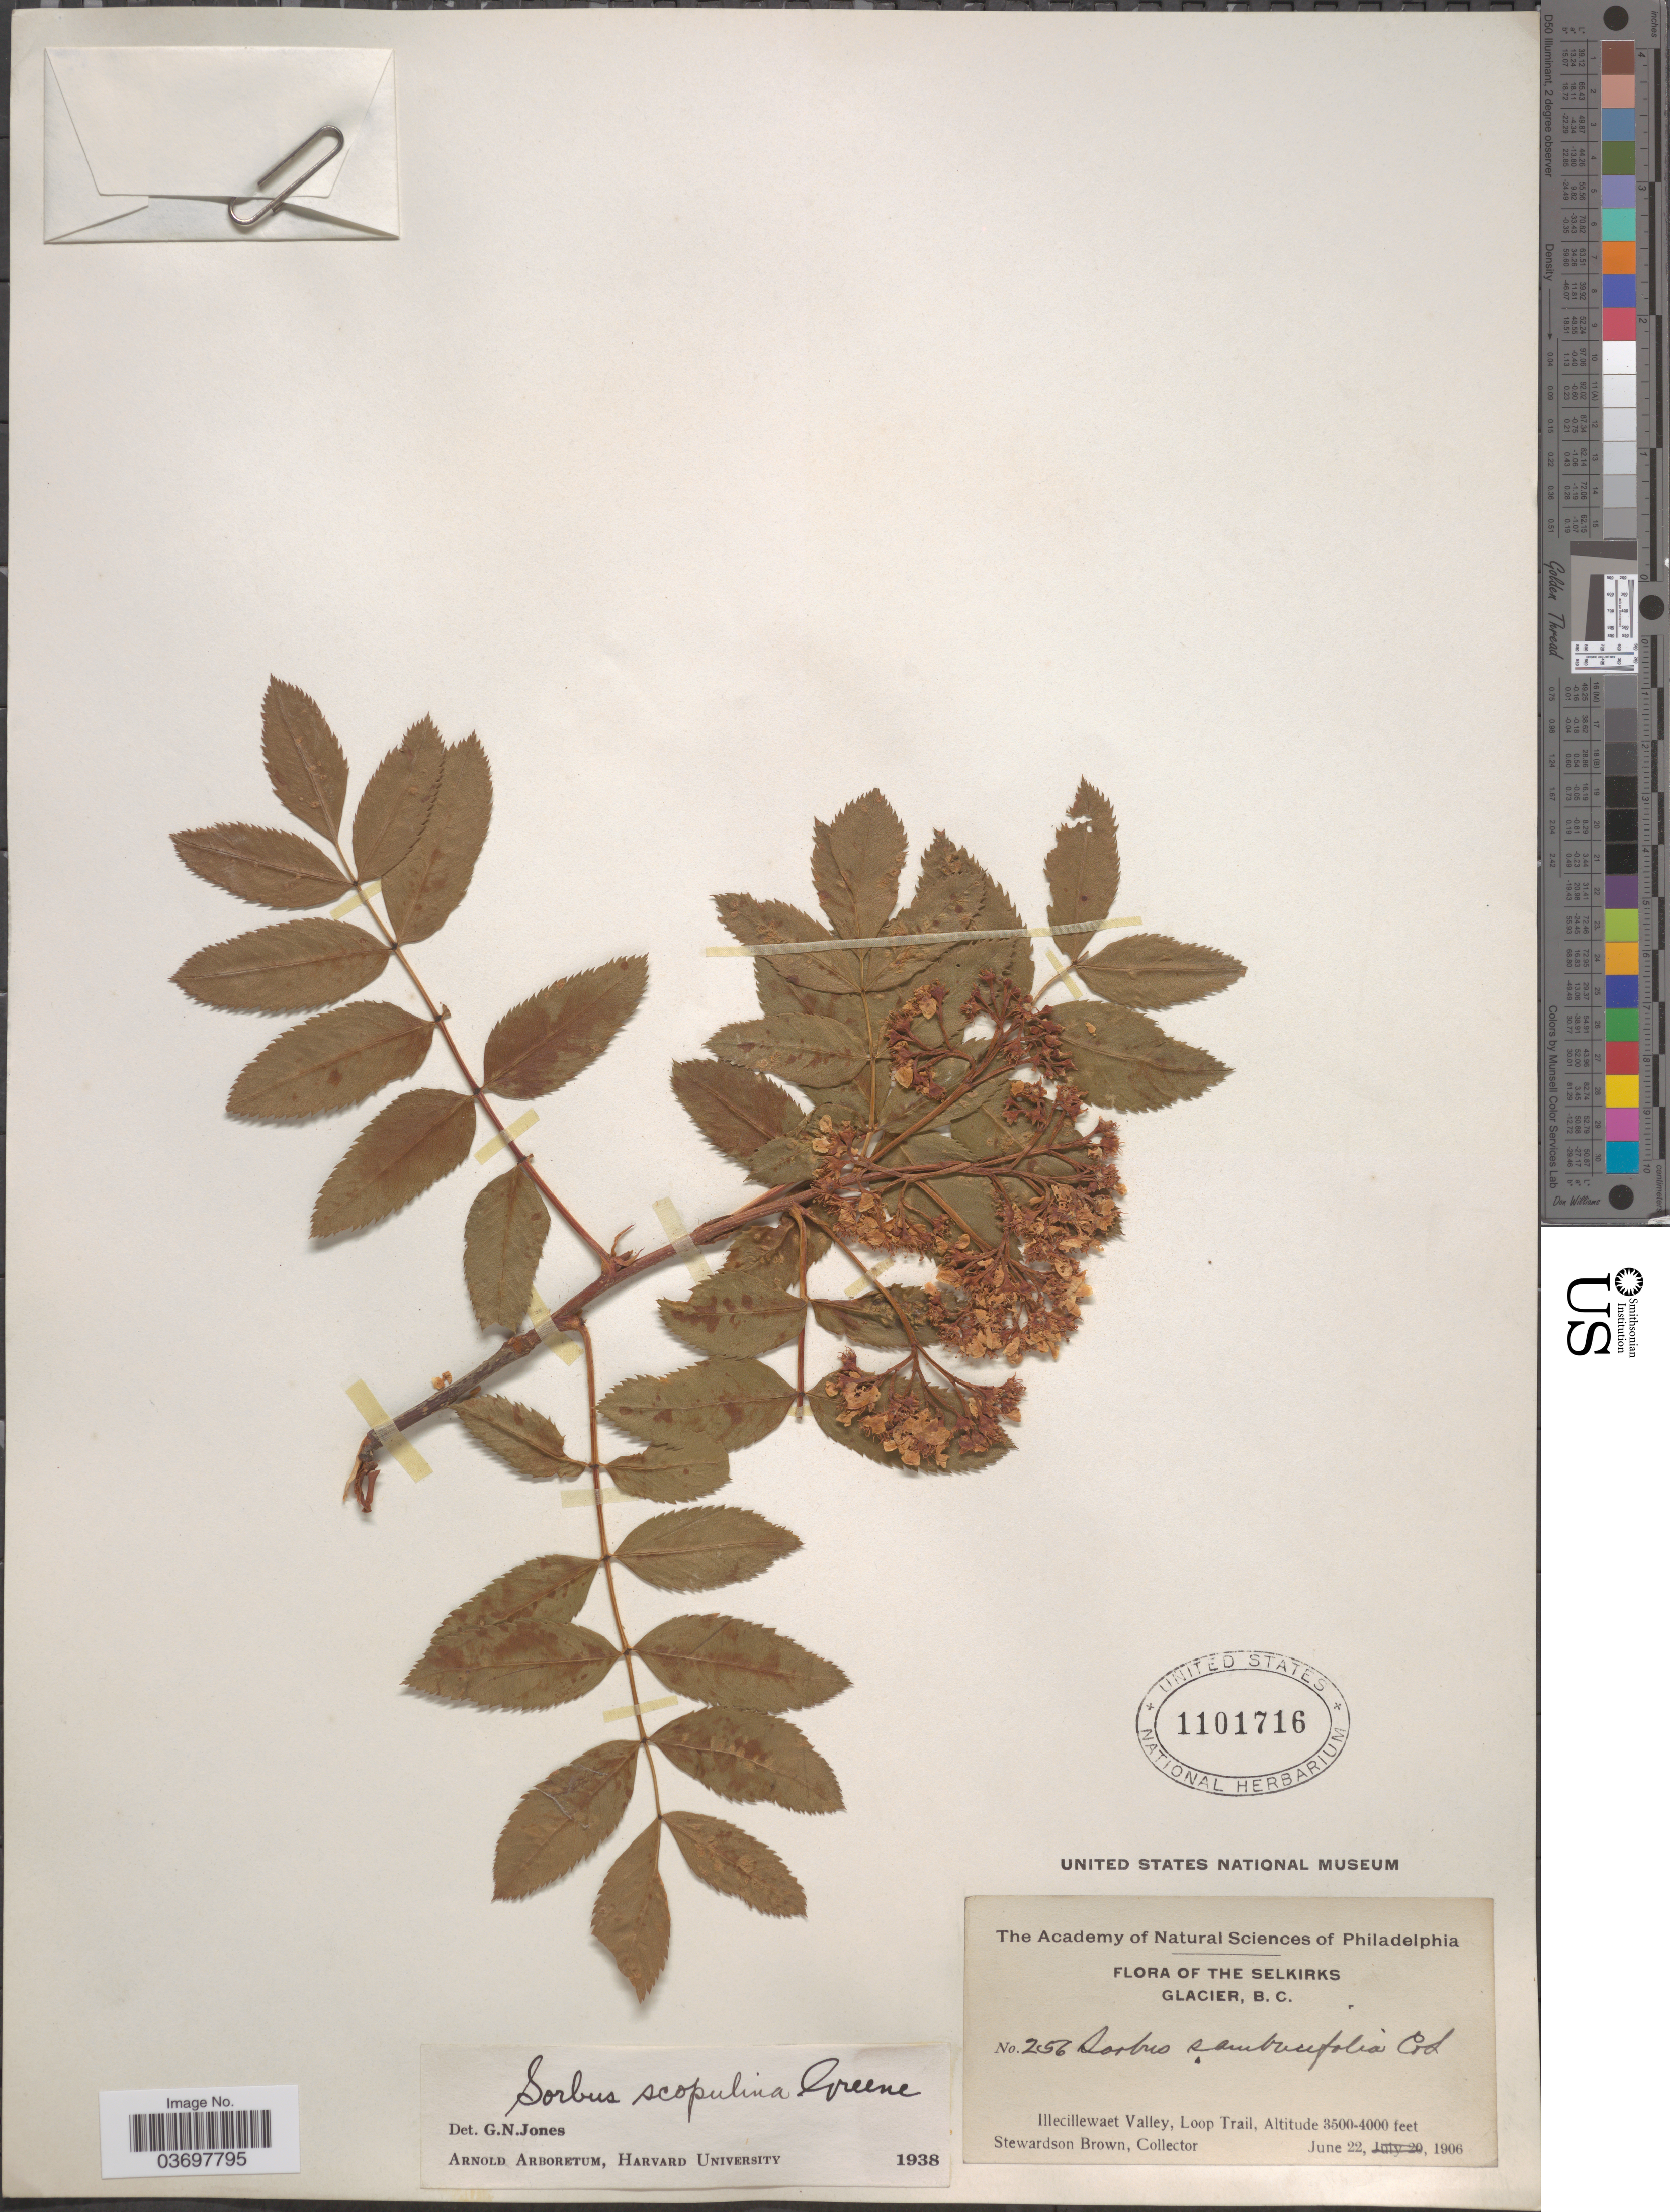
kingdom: Plantae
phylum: Tracheophyta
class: Magnoliopsida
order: Rosales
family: Rosaceae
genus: Sorbus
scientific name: Sorbus scopulina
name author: Greene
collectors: S. Brown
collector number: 256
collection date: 1906-06-22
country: Canada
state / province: British Columbia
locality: Silkirks Glacier. Illecillewaet Valley, Loop Trail.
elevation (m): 1067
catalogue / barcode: US 1101716